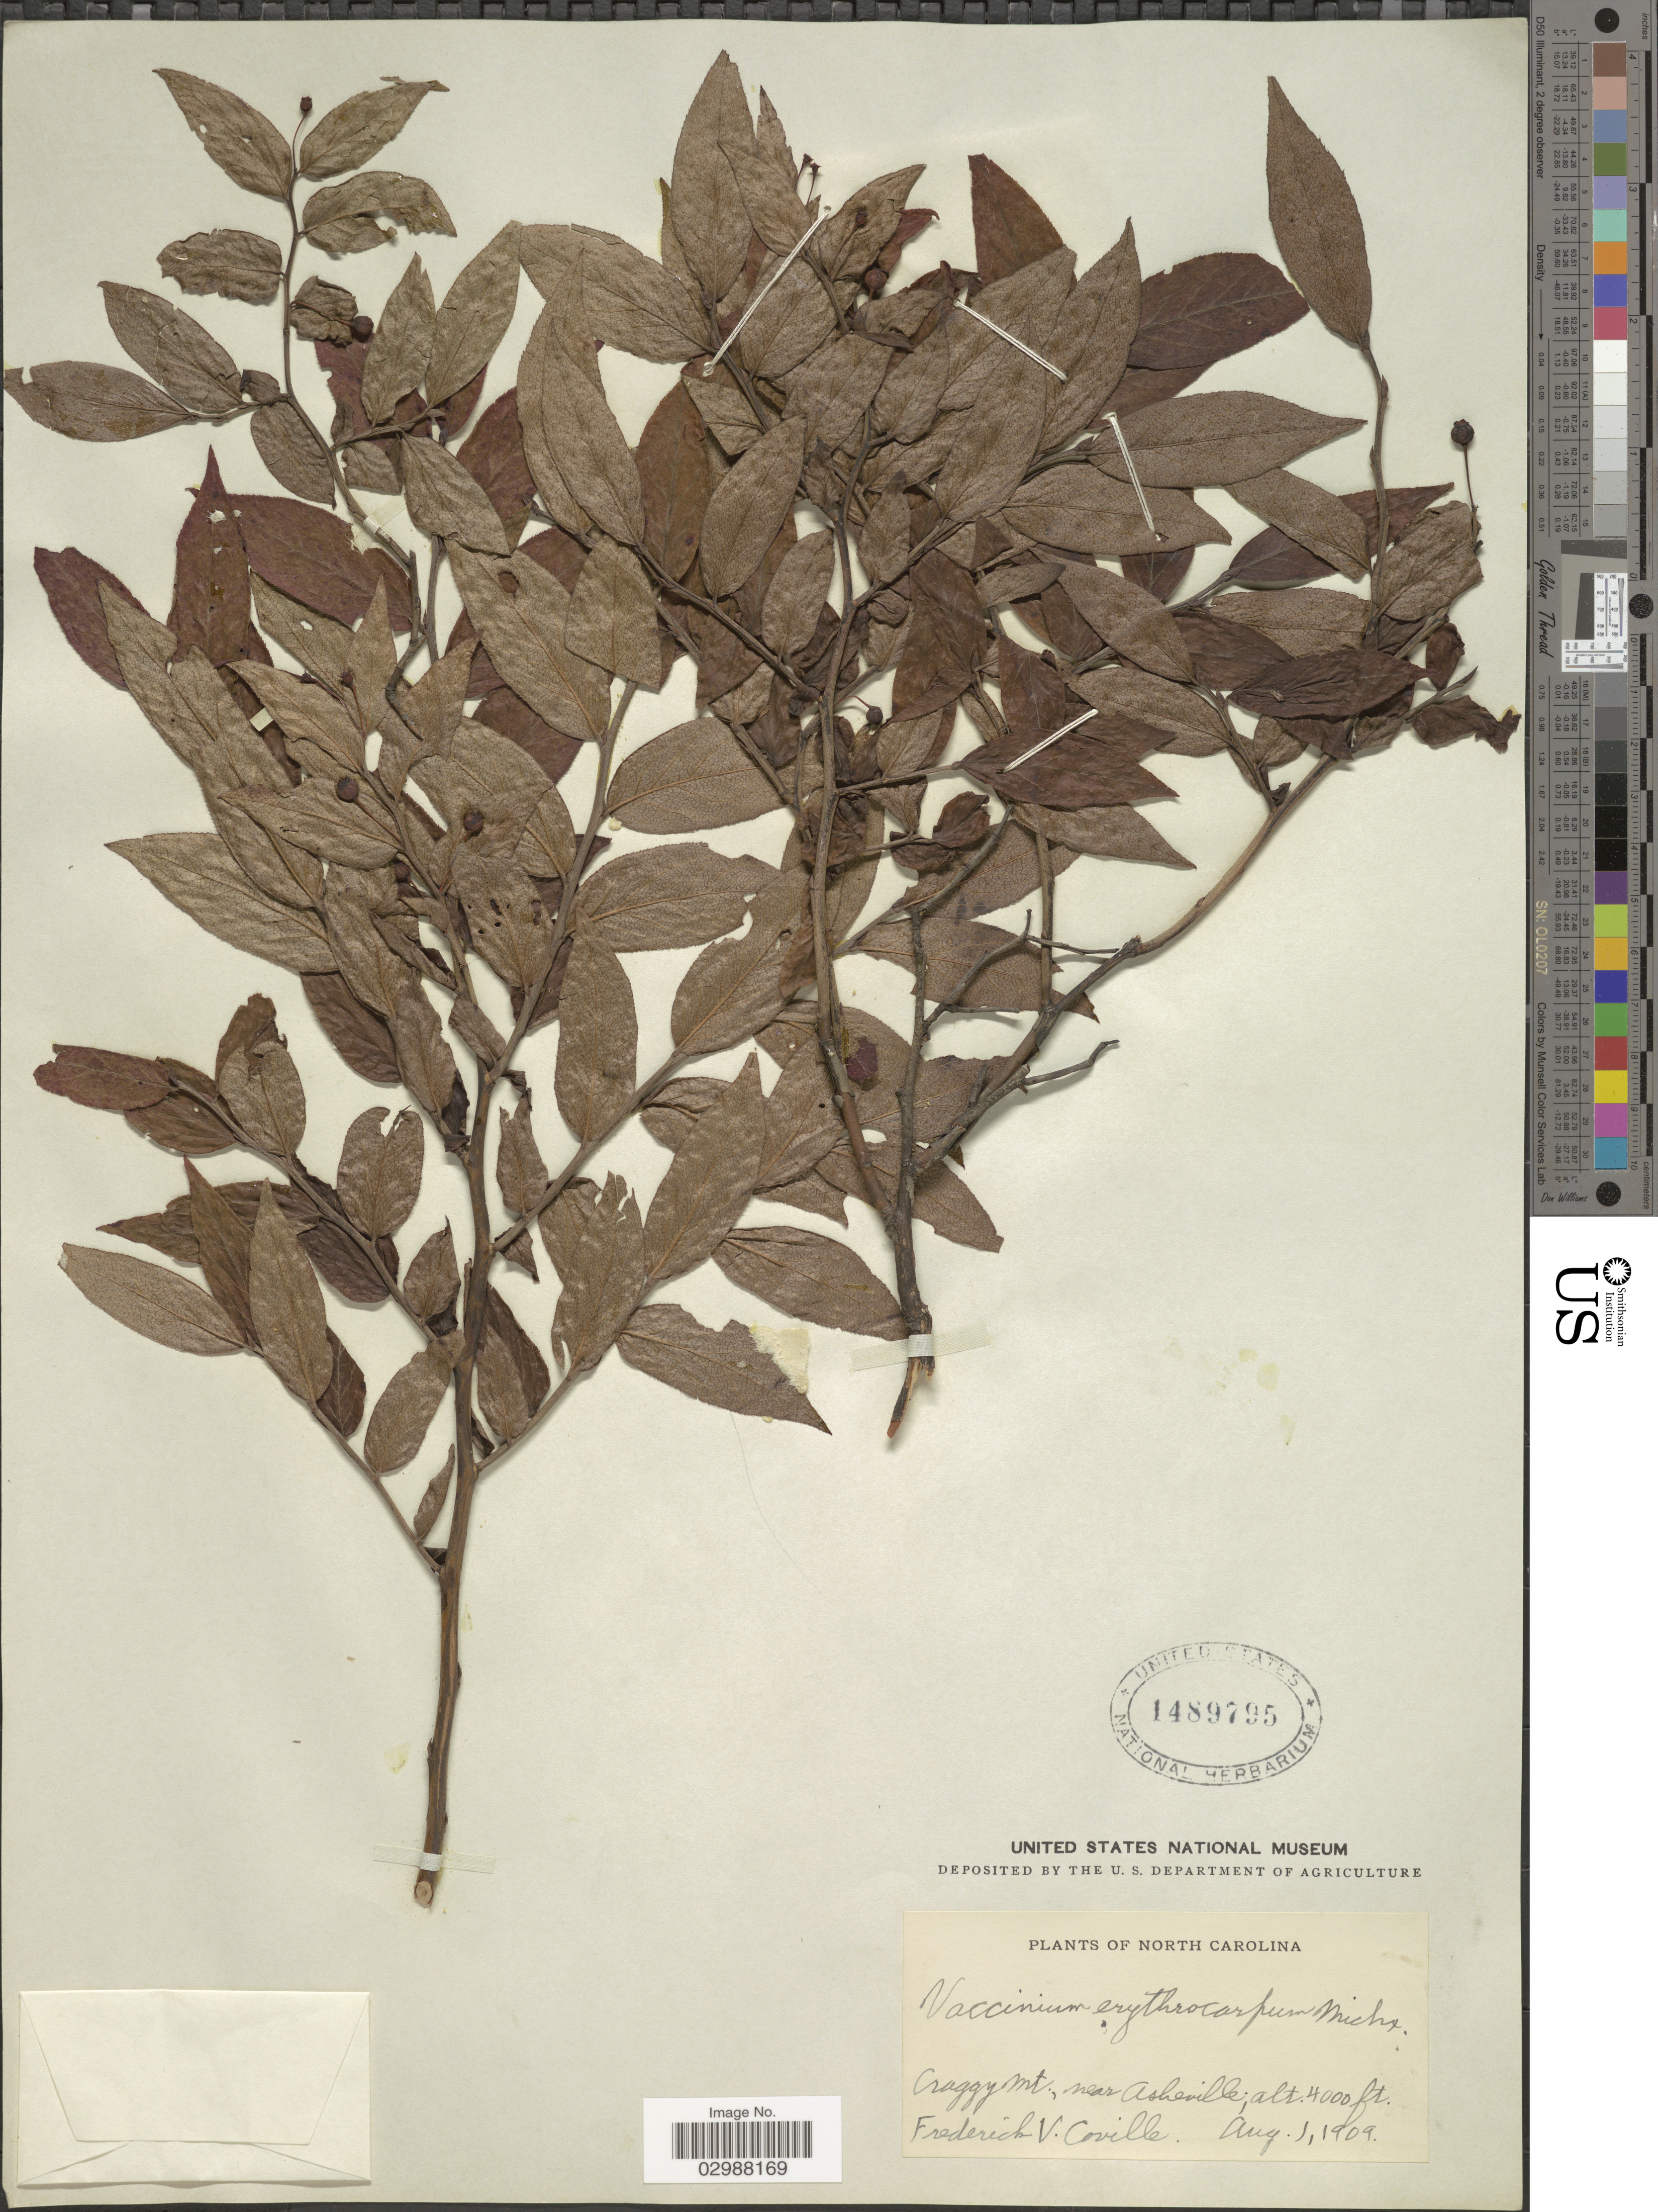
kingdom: Plantae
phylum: Tracheophyta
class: Magnoliopsida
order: Ericales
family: Ericaceae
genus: Vaccinium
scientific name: Vaccinium erythrocarpum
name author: Michx.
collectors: F. V. Coville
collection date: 1909-08-01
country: United States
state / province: North Carolina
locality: Craggy Mt., near Asheville.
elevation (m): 1219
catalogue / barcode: US 1489795